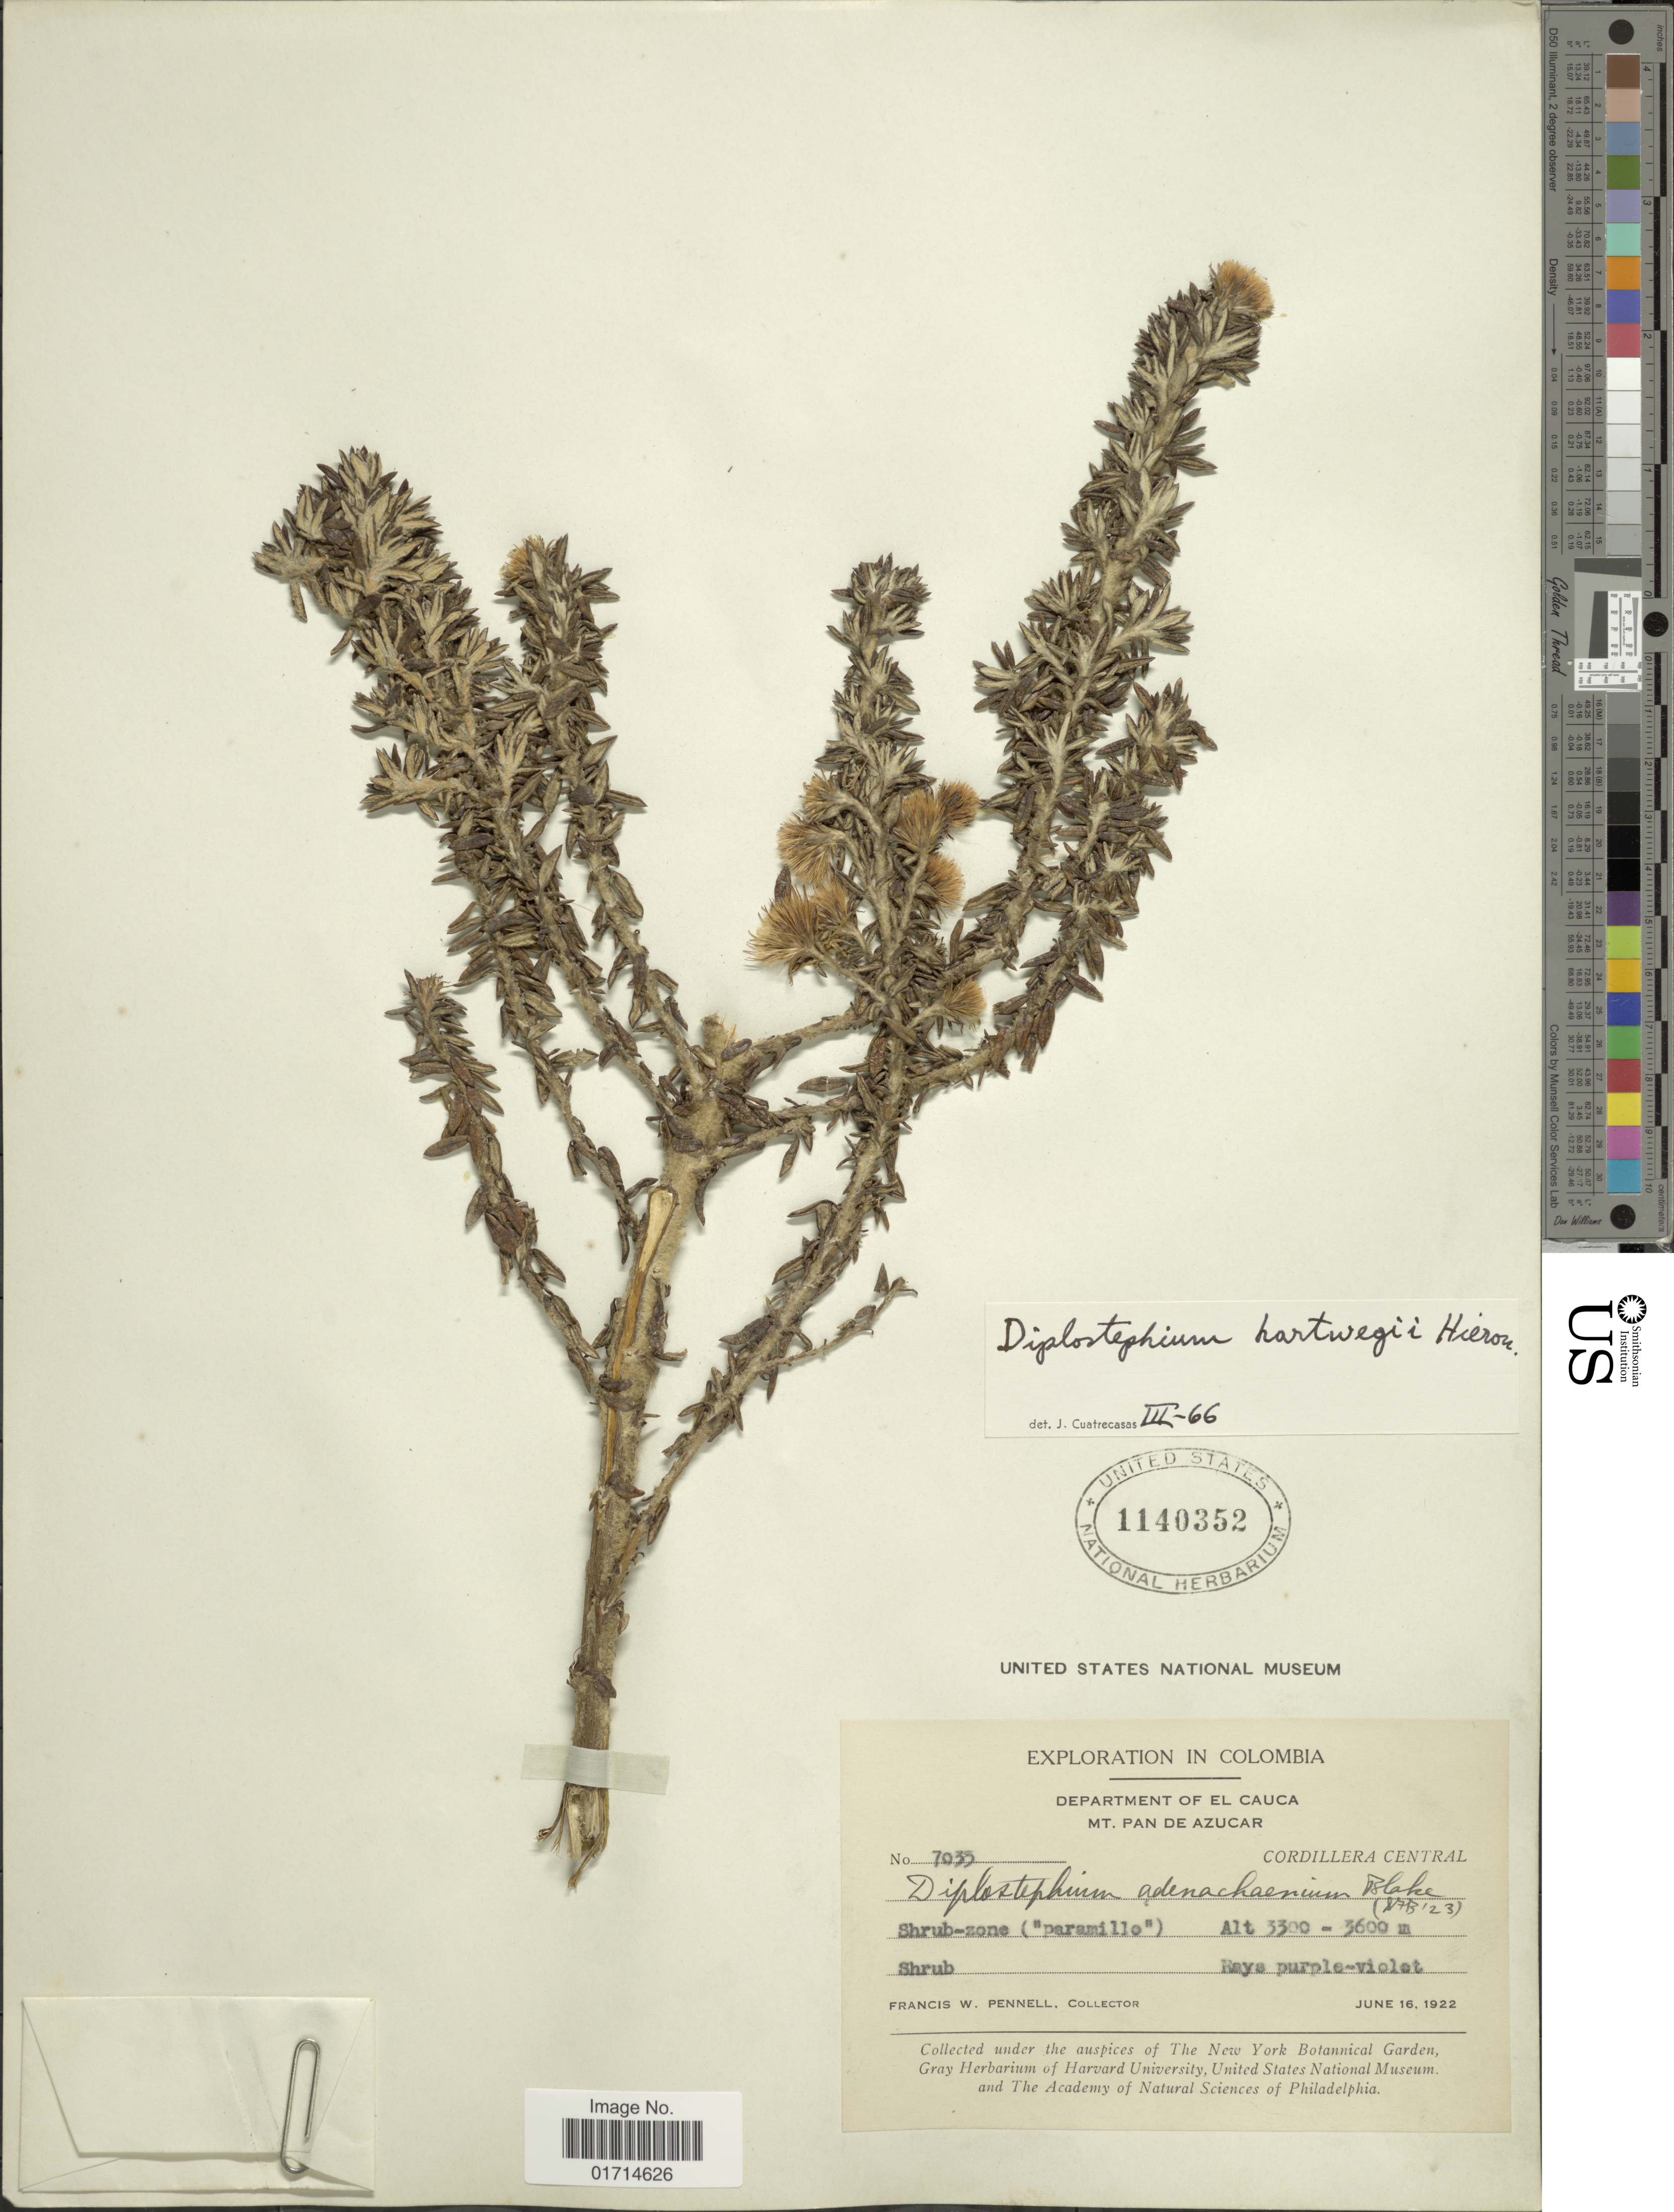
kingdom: Plantae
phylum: Tracheophyta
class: Magnoliopsida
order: Asterales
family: Asteraceae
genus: Diplostephium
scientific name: Diplostephium hartwegii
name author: Hieron.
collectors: F. W. Pennell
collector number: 7035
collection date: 1922-06-16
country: Colombia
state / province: Cauca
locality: Mt. Pan de Azucar, Cordillera Central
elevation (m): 3300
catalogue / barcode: US 1140352